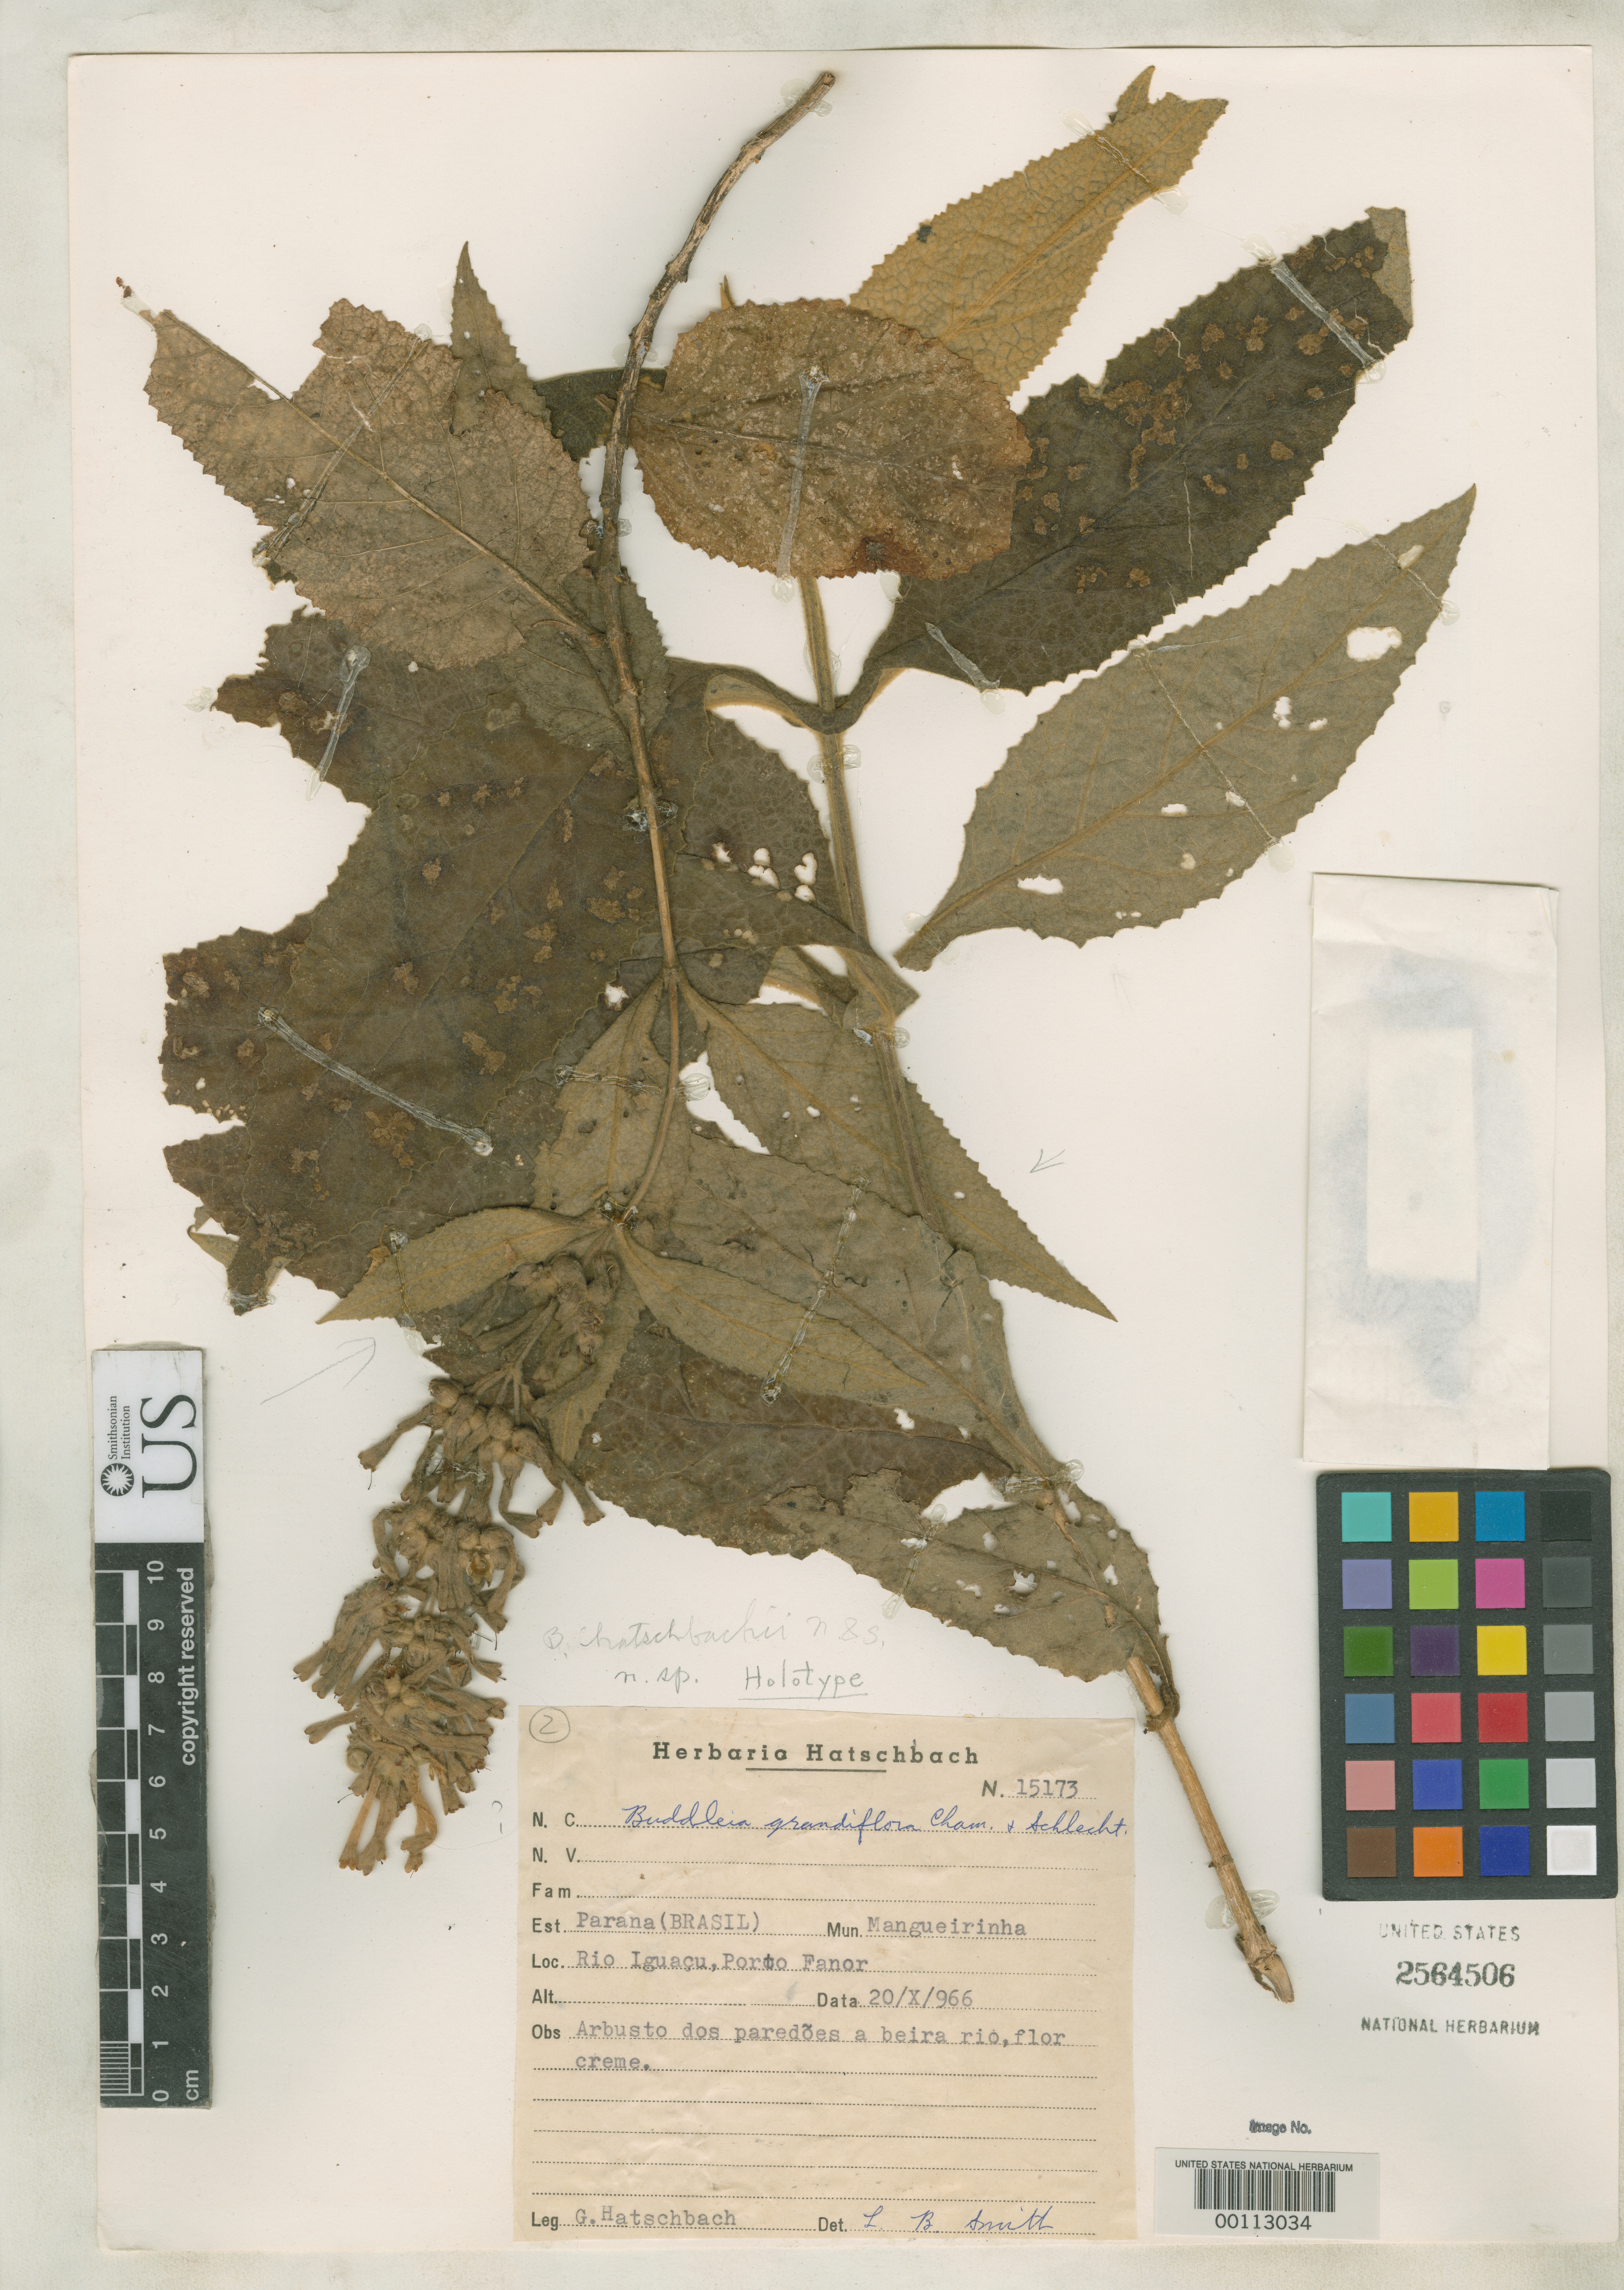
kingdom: Plantae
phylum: Tracheophyta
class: Magnoliopsida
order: Lamiales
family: Scrophulariaceae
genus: Buddleja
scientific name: Buddleja hatschbachii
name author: E.M. Norman & L.B. Sm. in L.B. Sm.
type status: Holotype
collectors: G. Hatschbach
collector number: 15173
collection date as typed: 20 Oct 1966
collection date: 1966-10-20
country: Brazil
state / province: Paraná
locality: Mangueirinha, Rio Iquacu, Porto Fanor.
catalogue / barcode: US 2564506